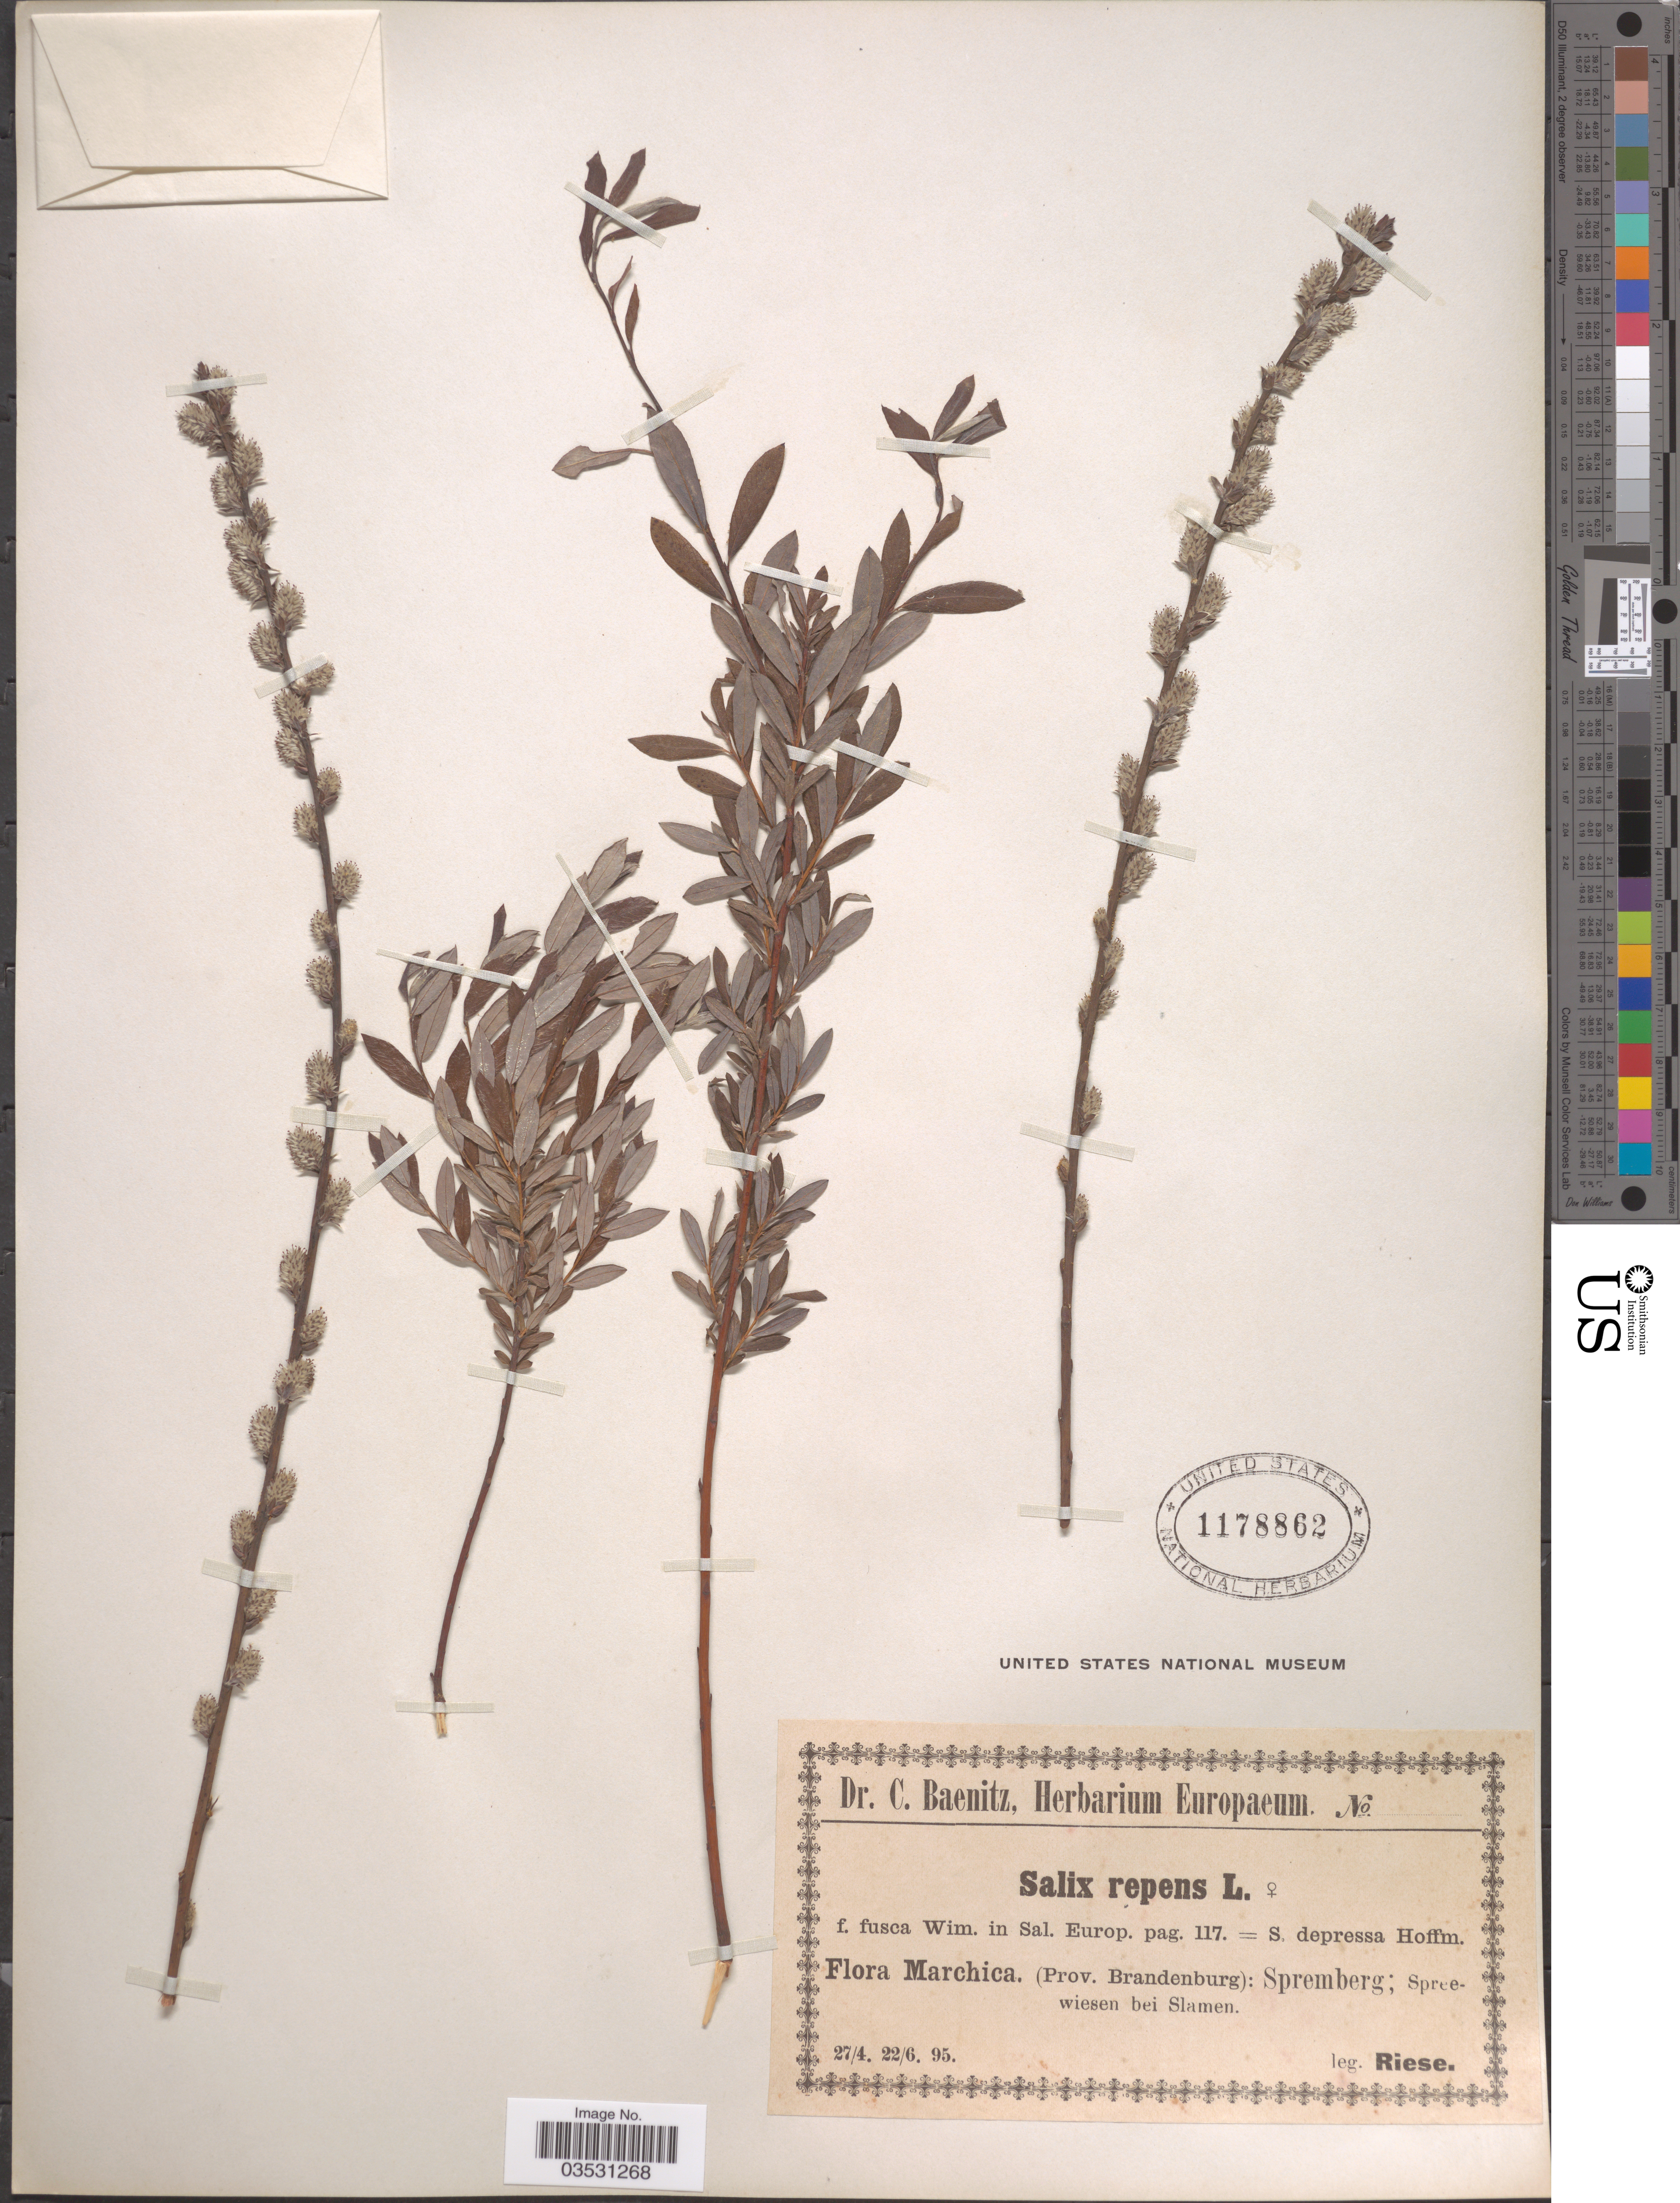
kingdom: Plantae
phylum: Tracheophyta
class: Magnoliopsida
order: Malpighiales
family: Salicaceae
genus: Salix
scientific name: Salix repens f. fusca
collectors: Riese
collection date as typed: Transcribed d/m/y: 27/4/95 to 22/6/95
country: Germany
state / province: Brandenburg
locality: Marchica. Spremberg; Spreewiesen bei Slamen.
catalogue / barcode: US 1178862